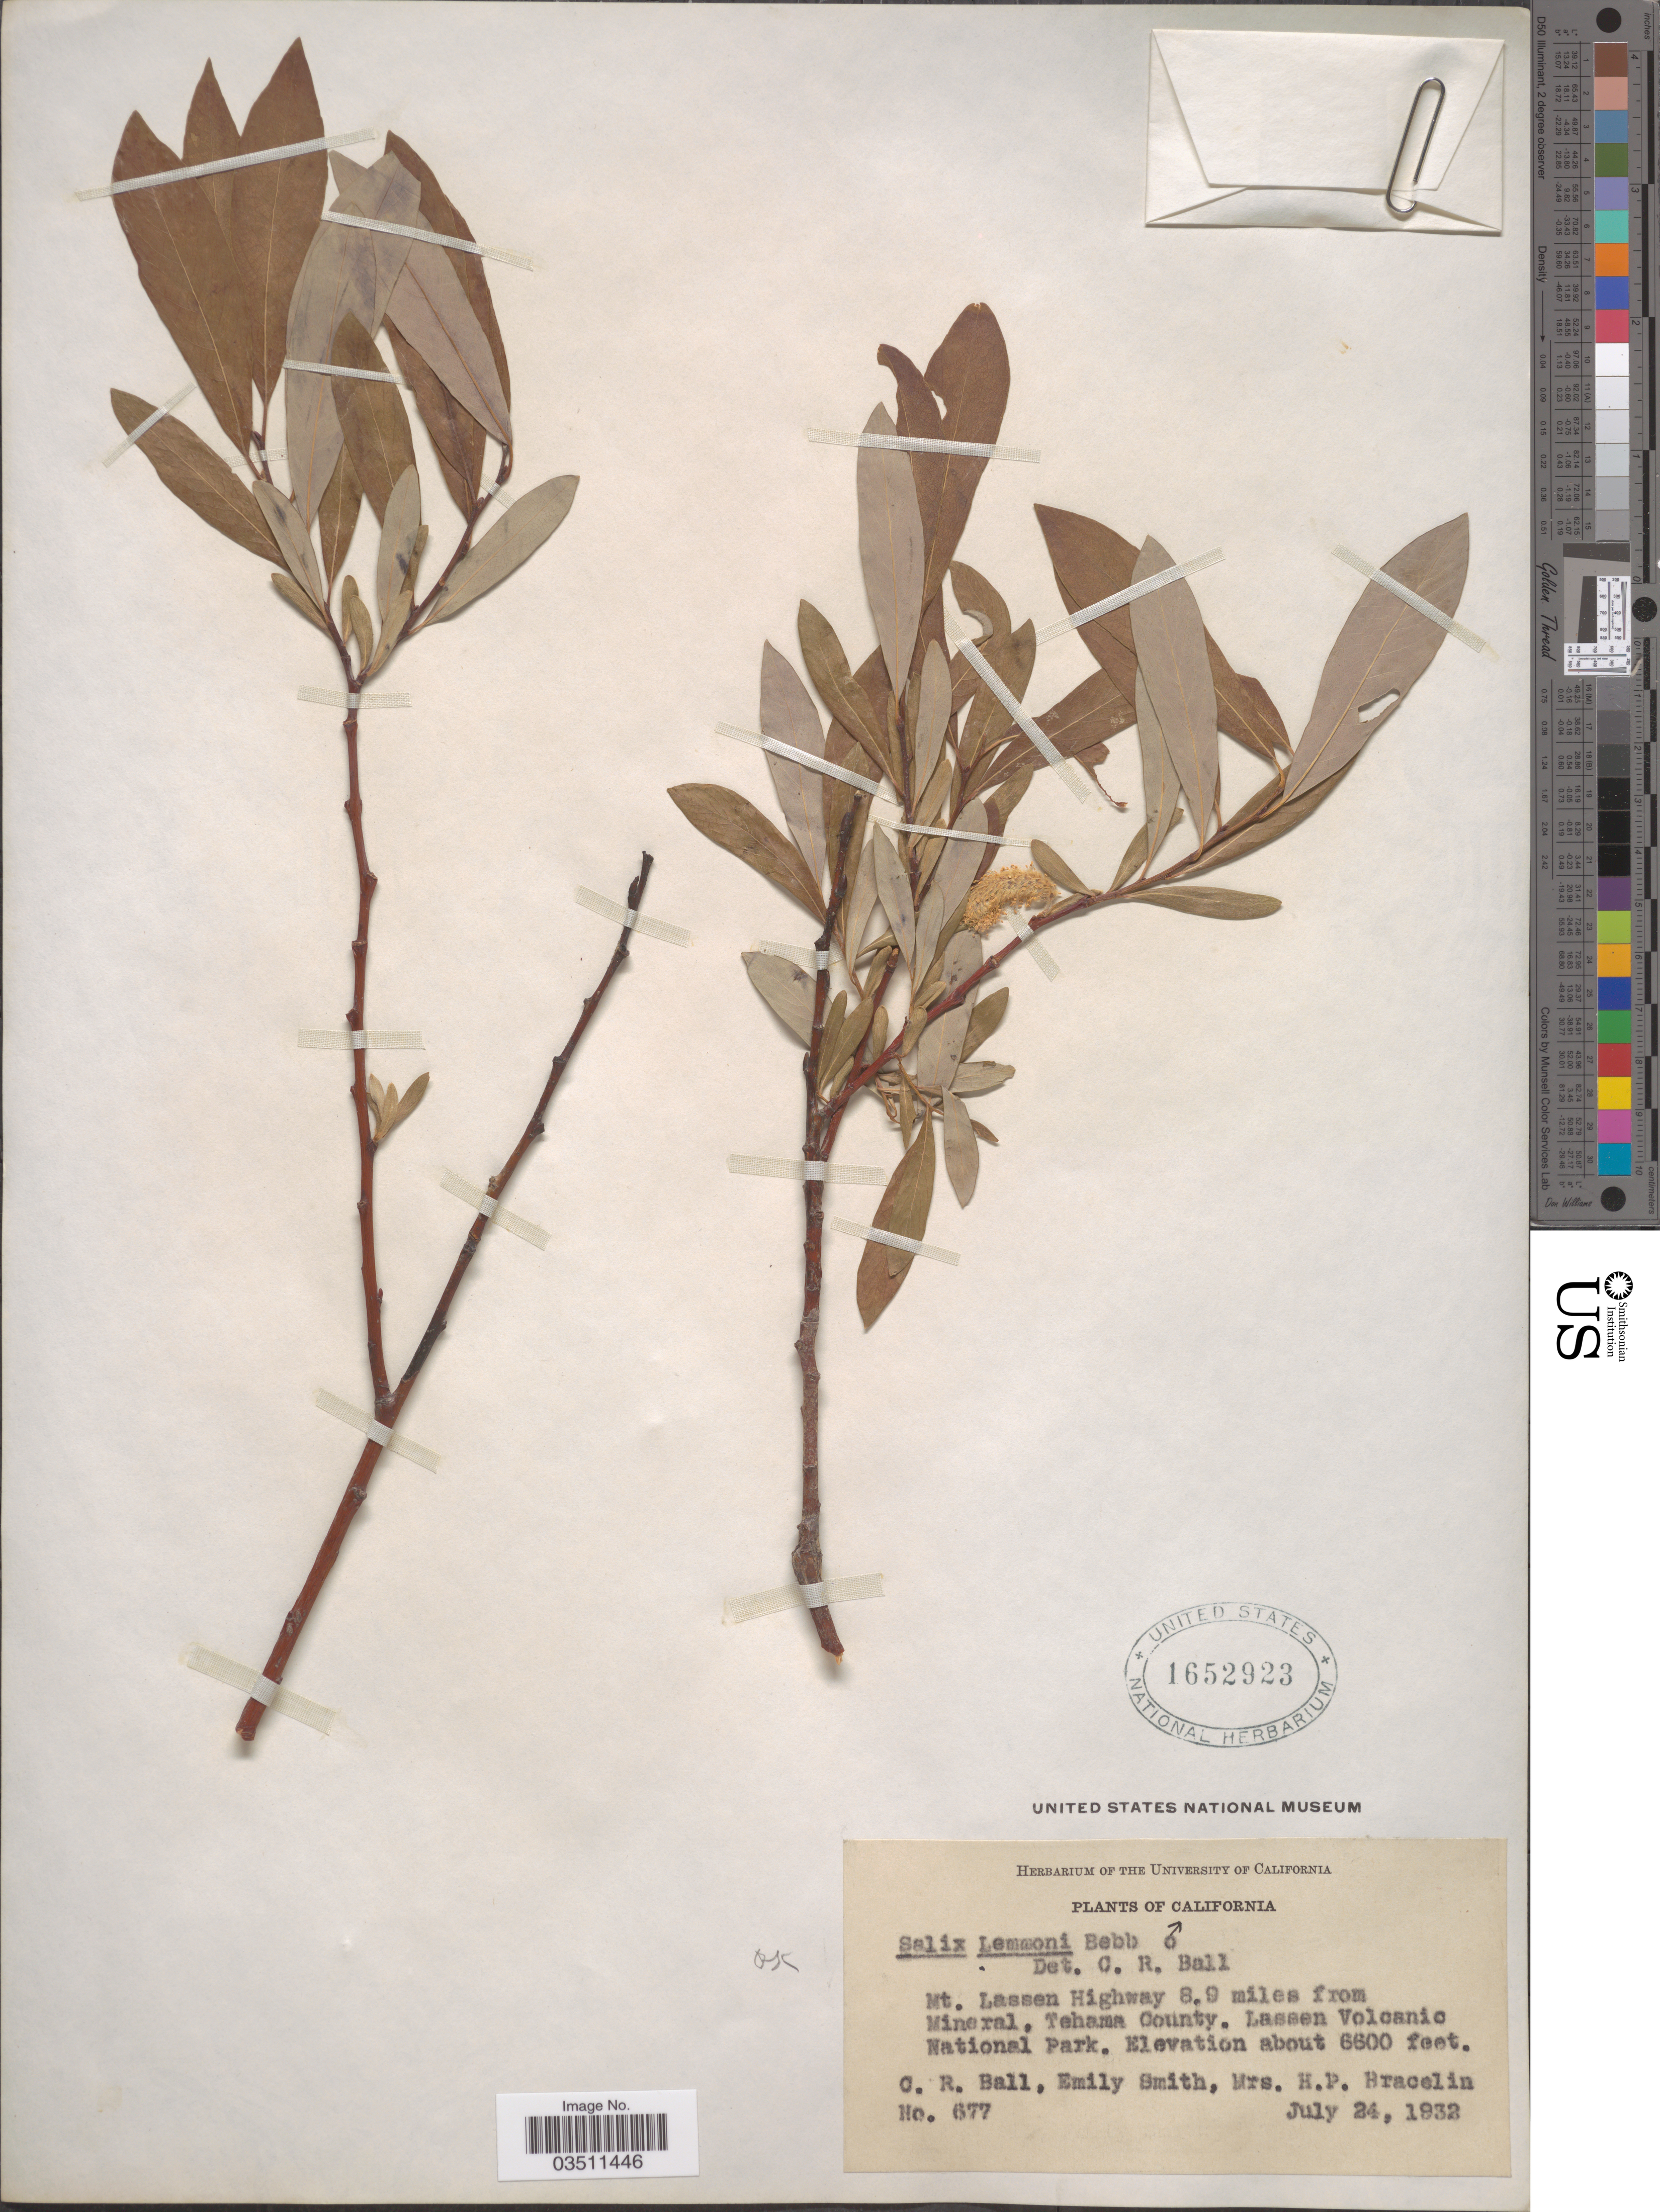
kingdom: Plantae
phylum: Tracheophyta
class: Magnoliopsida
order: Malpighiales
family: Salicaceae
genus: Salix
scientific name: Salix lemmonii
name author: Bebb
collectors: C. R. Ball, E. Smith & H. Bracelin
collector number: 677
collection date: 1932-07-24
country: United States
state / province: California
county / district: Tehama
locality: Mt. Lassen Highway 8.9 miles from Mineral. Tehama County. Lassen Volcanic National Park.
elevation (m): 2012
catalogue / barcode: US 1652923